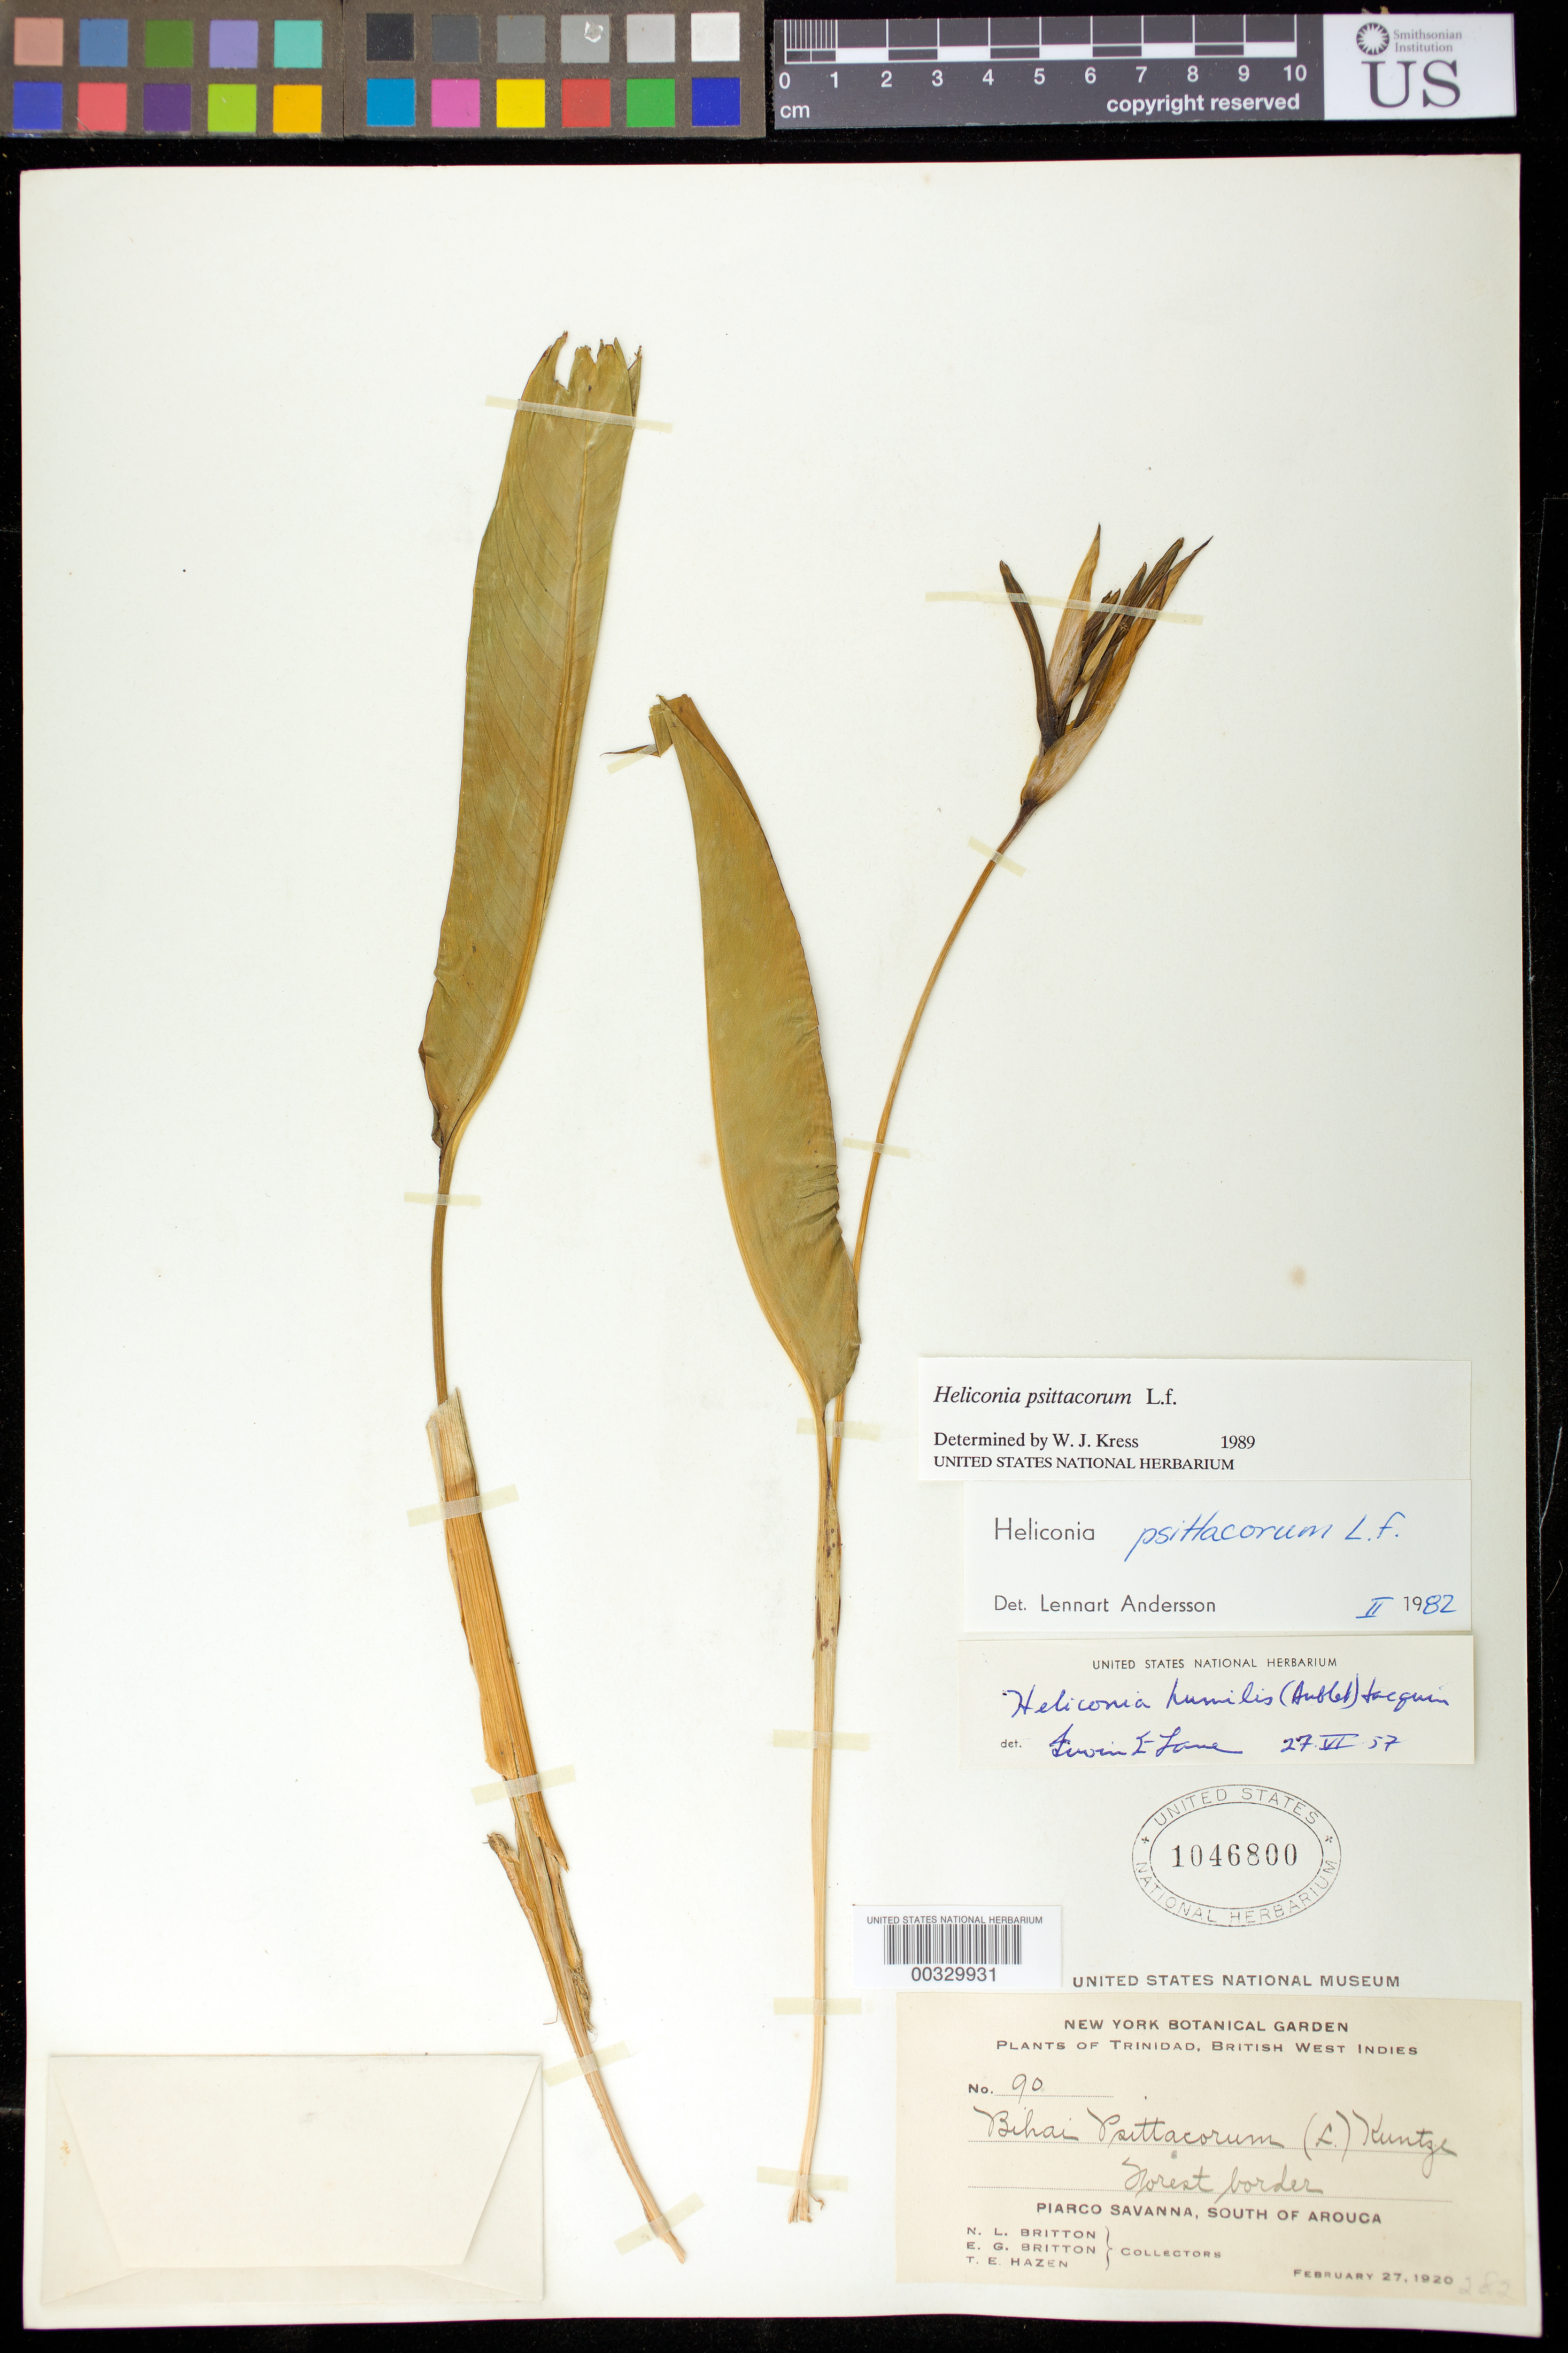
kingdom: Plantae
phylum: Tracheophyta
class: Liliopsida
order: Zingiberales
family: Heliconiaceae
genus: Heliconia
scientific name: Heliconia psittacorum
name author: L. f.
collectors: N. Britton, E. G. Britton & T. E. Hazen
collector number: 90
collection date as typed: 27 Feb 1920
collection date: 1920-02-27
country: Trinidad and Tobago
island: Trinidad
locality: Piarco savanna, s of arouca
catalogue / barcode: US 1046800